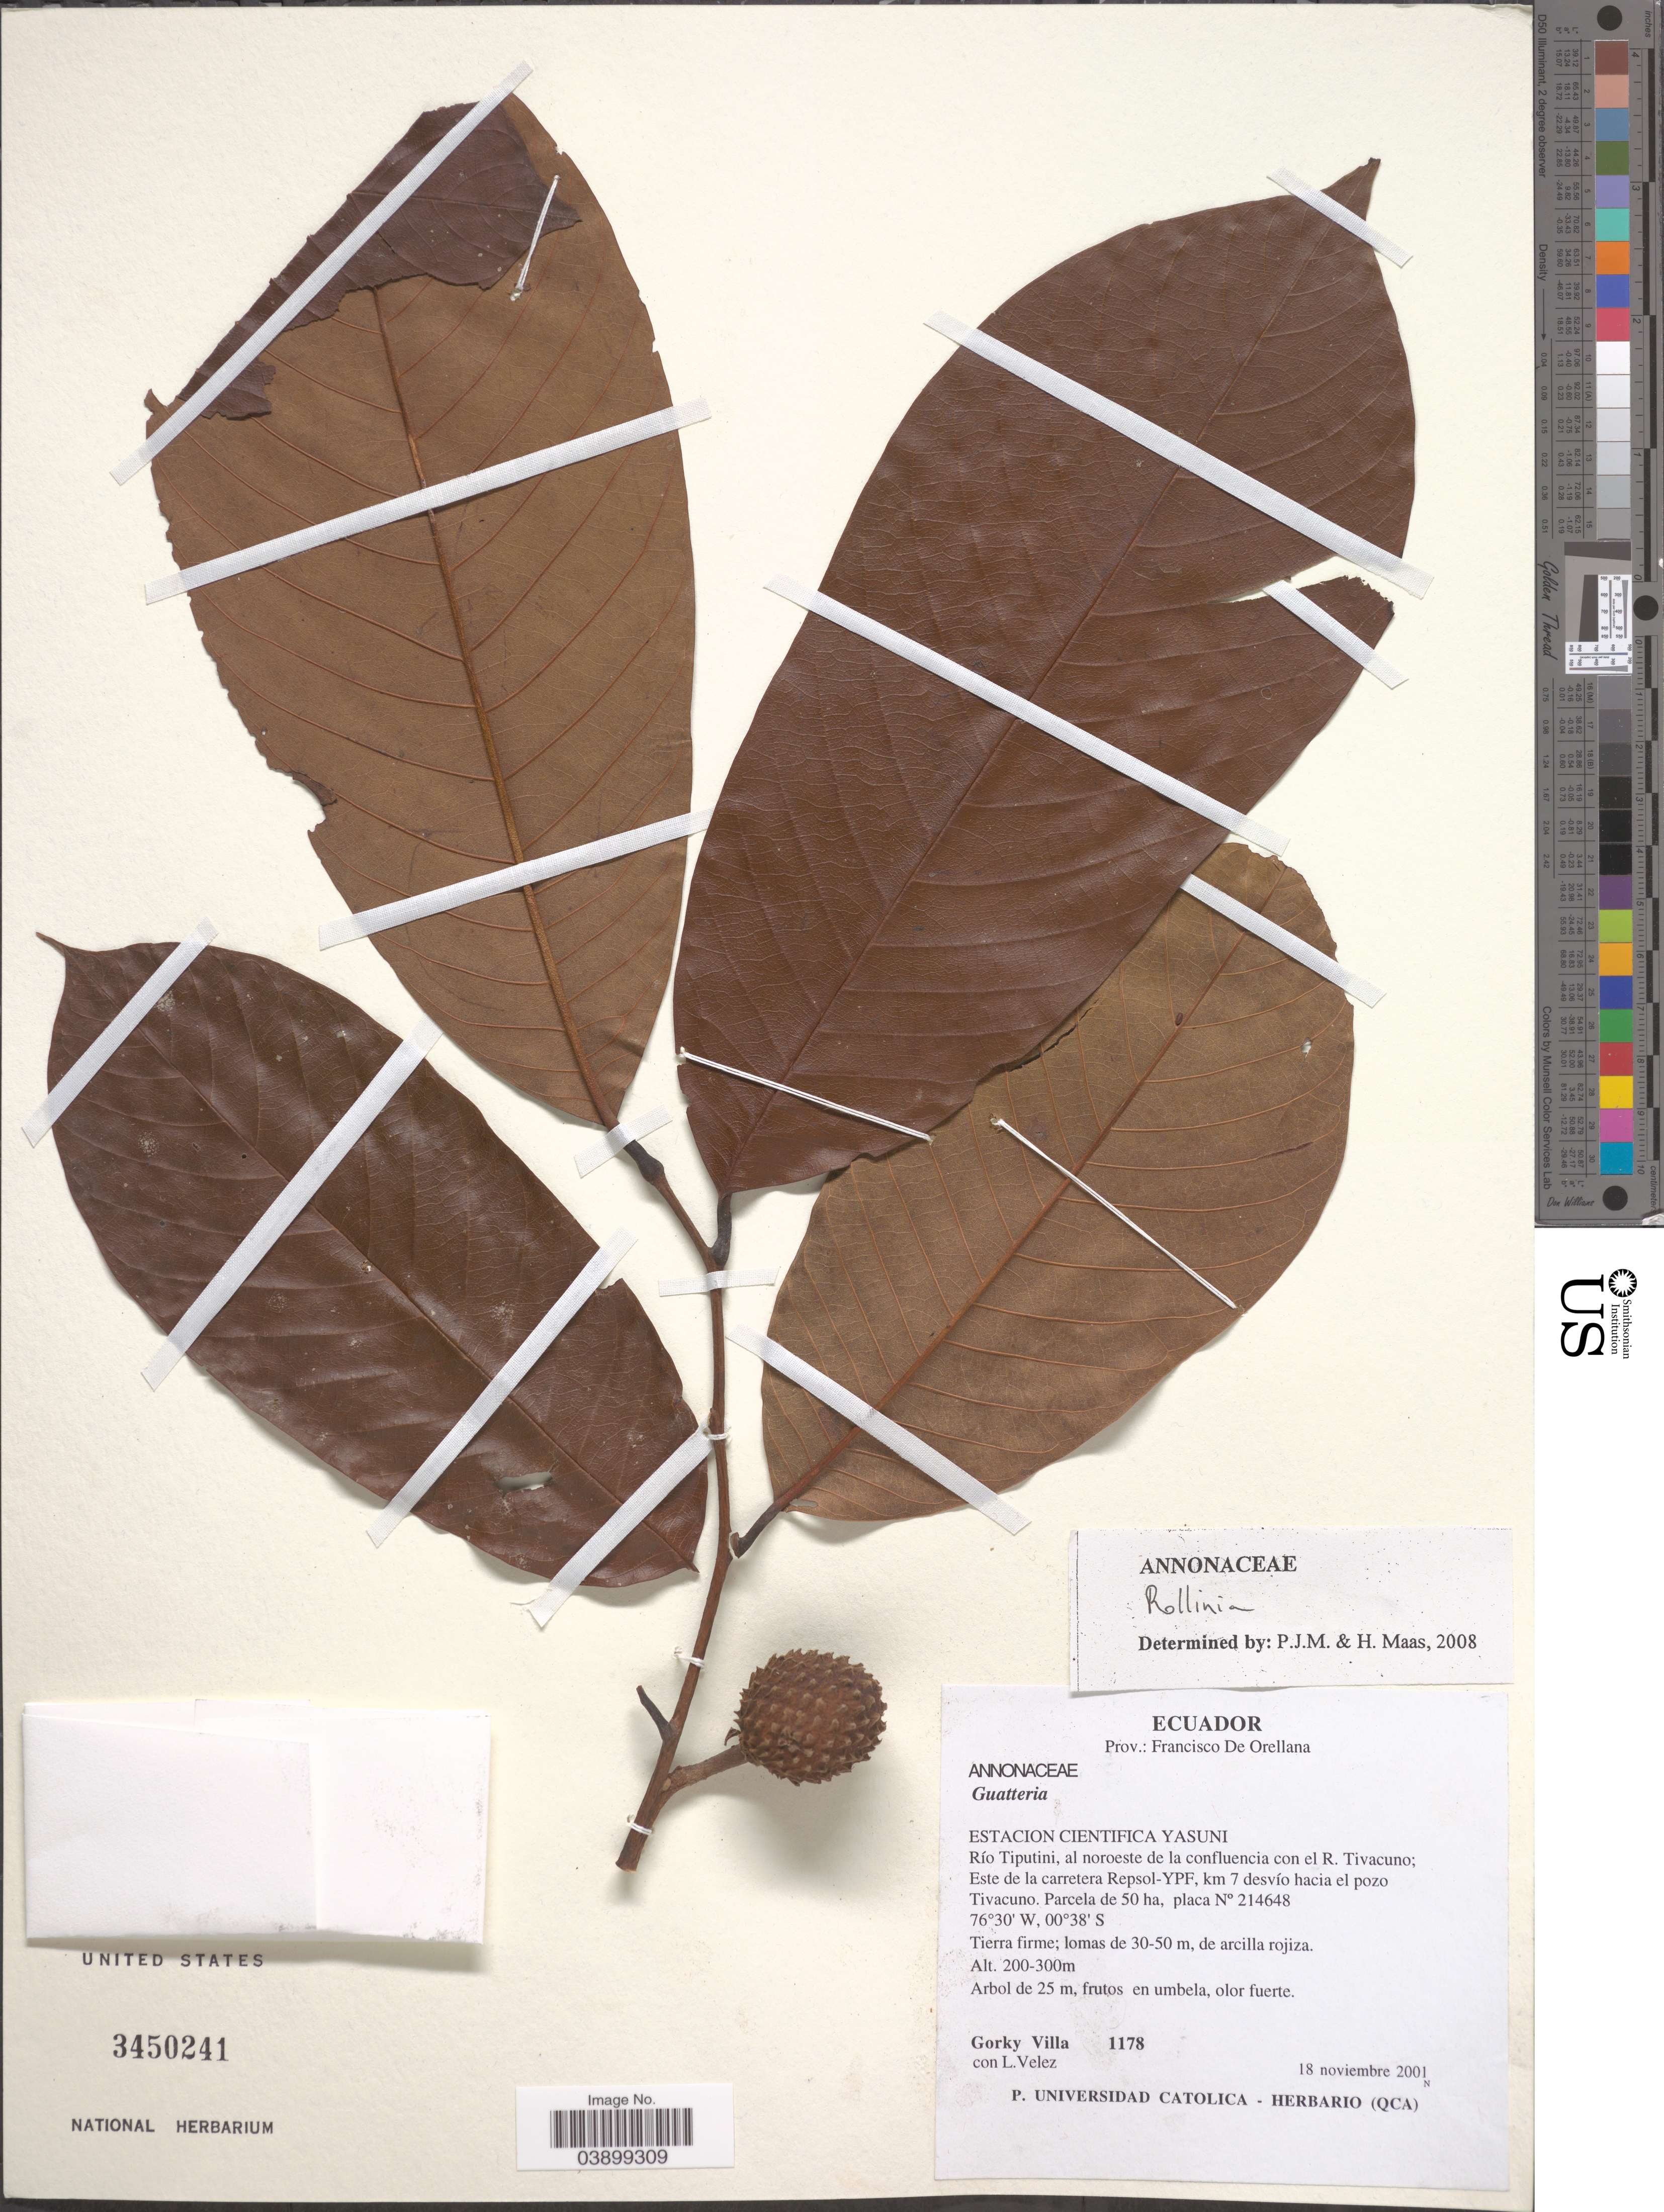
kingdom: Plantae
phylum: Tracheophyta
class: Magnoliopsida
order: Magnoliales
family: Annonaceae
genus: Annona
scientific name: Annona sp.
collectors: G. Villa & L. Velez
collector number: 1178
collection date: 2001-11-18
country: Ecuador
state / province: Orellana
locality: Prov.: Francisco De Orellana. Estacion Cientifica Yasuni. Río Tiputini, al noroeste de la confluencia con el R. Tivacuno; Este de la carretera Repsol-YPF, km 7 desvío hacia el pozo Tivacuno. Parcela de 50 ha. placa Nº 214648 [unsure placement].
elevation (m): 200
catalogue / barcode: US 3450241